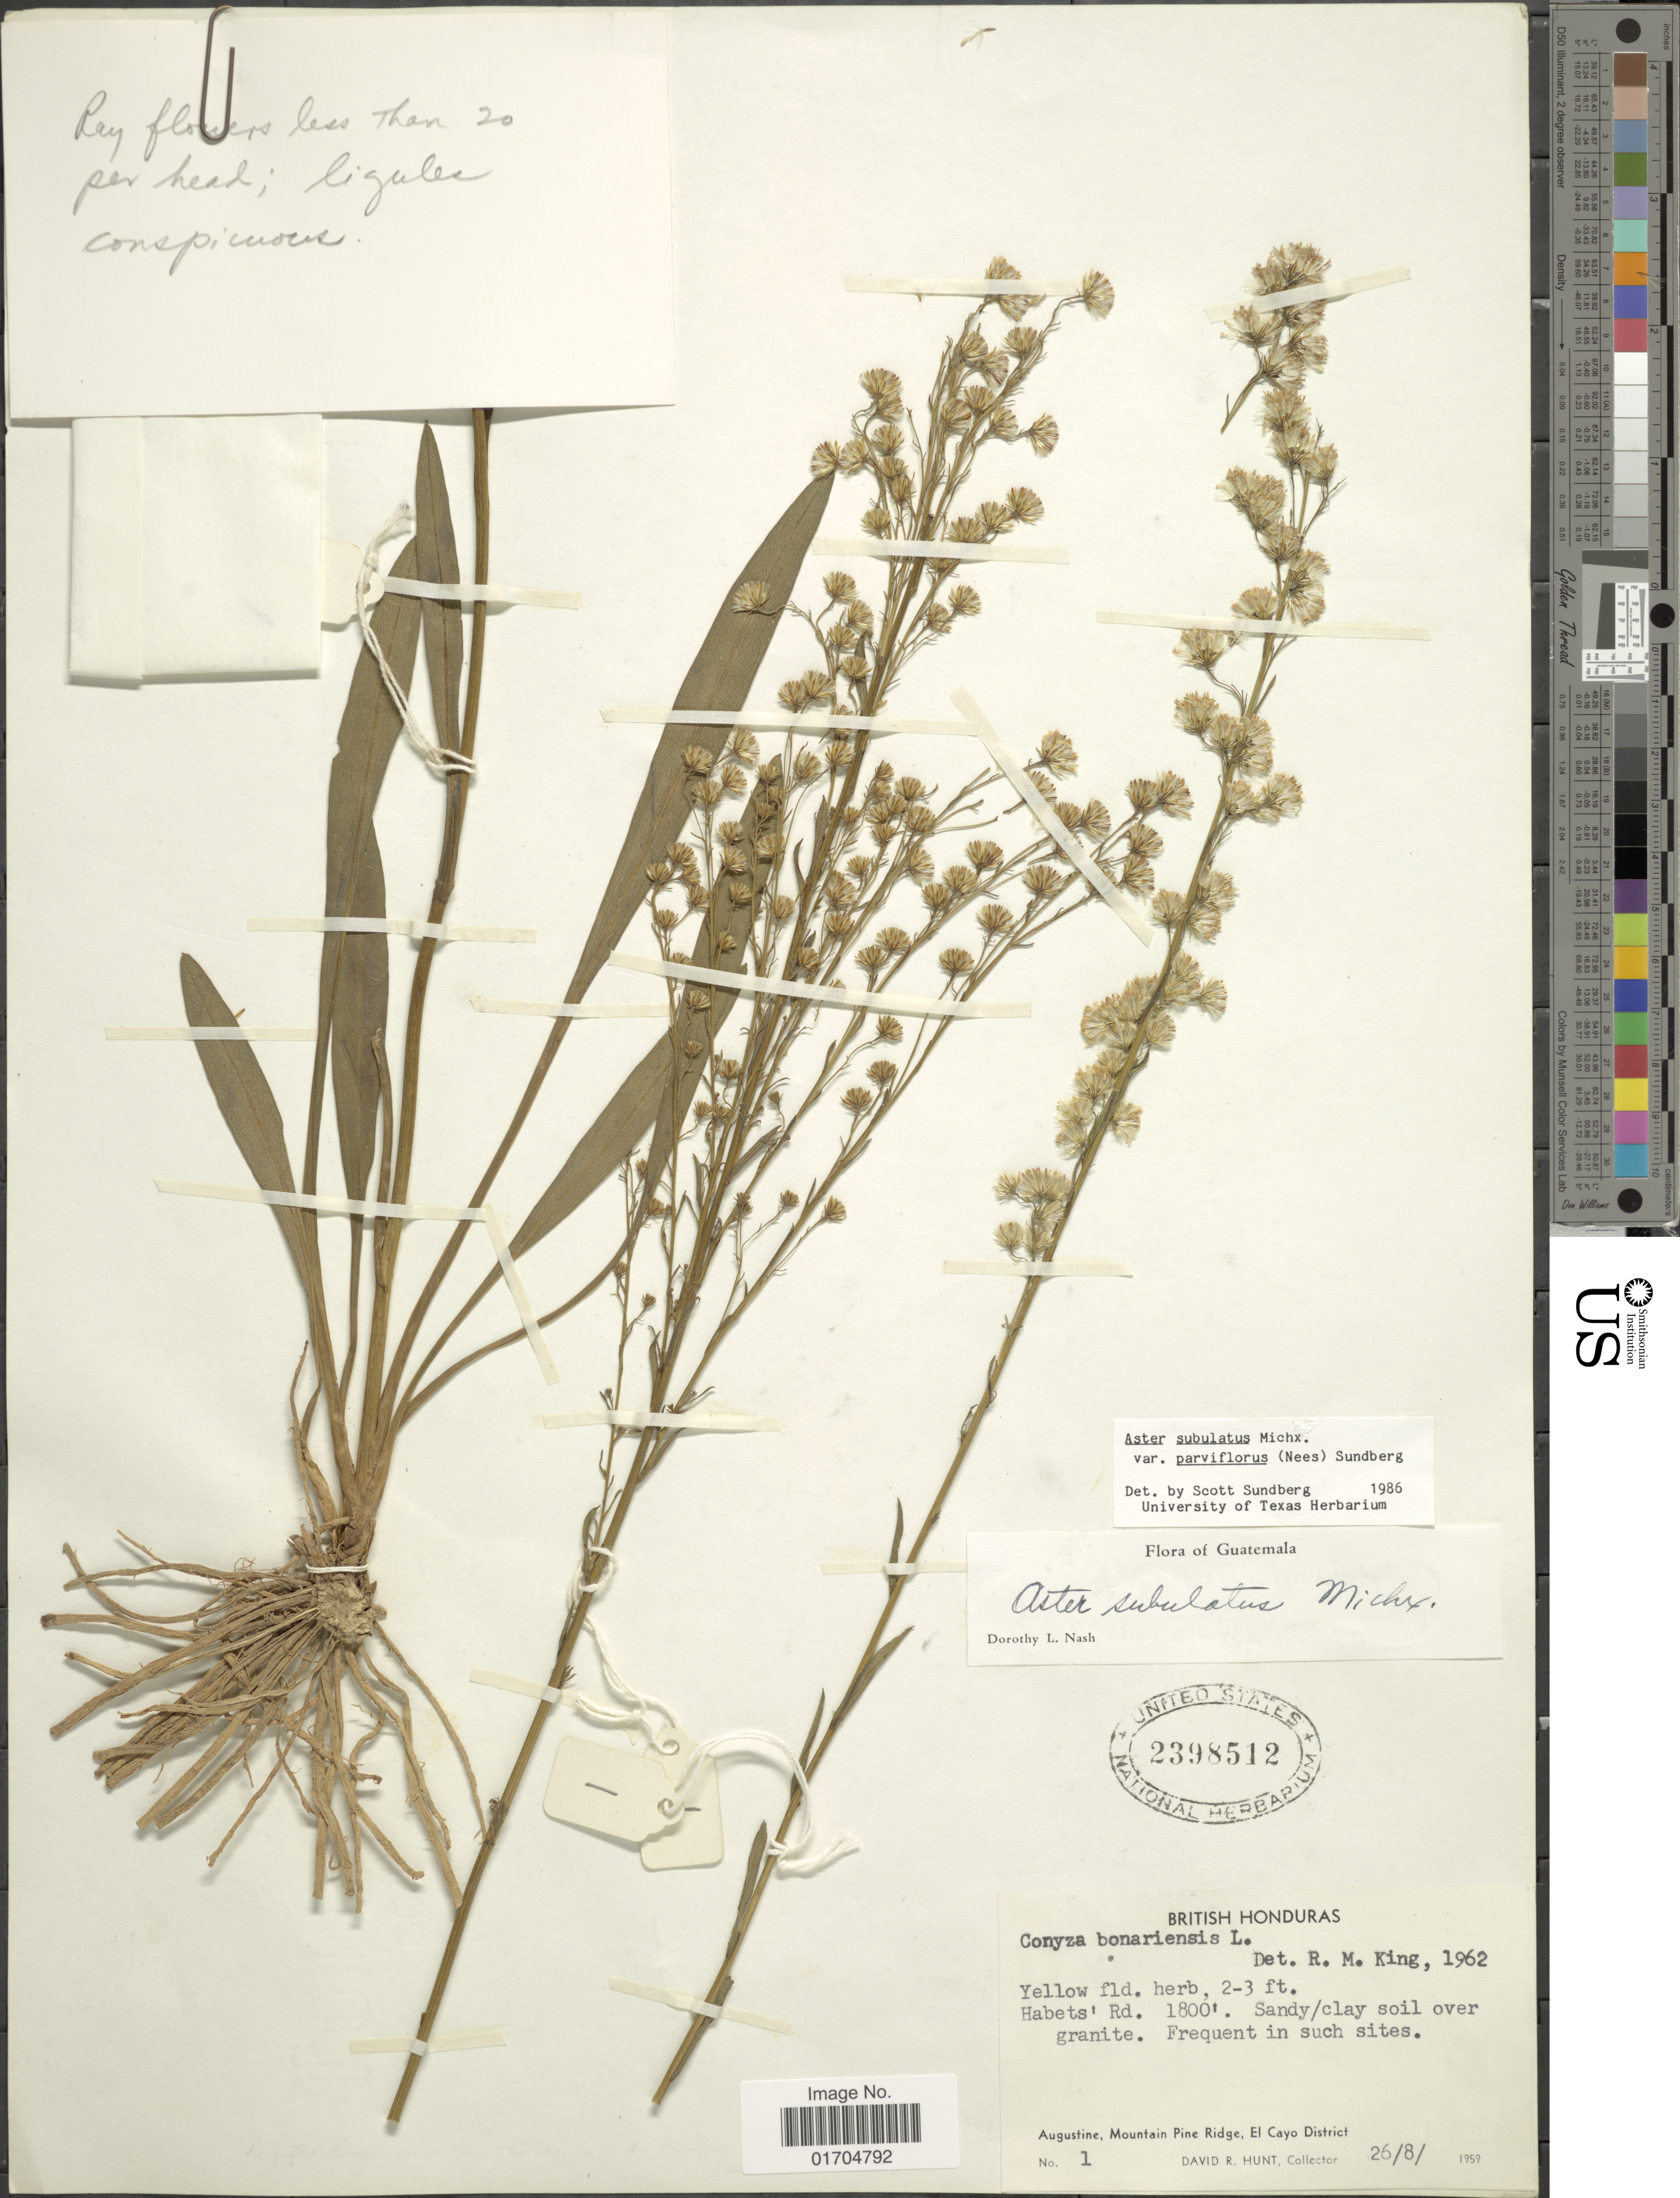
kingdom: Plantae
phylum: Tracheophyta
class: Magnoliopsida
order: Asterales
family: Asteraceae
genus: Symphyotrichum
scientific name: Symphyotrichum subulatum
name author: (Michx.) G.L. Nesom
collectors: D. R. Hunt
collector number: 1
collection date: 1959-08-26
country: Belize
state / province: Cayo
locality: British Honduras, Augustine, Mountain Pine Ridge, El Cayo District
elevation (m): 549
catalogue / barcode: US 2398512